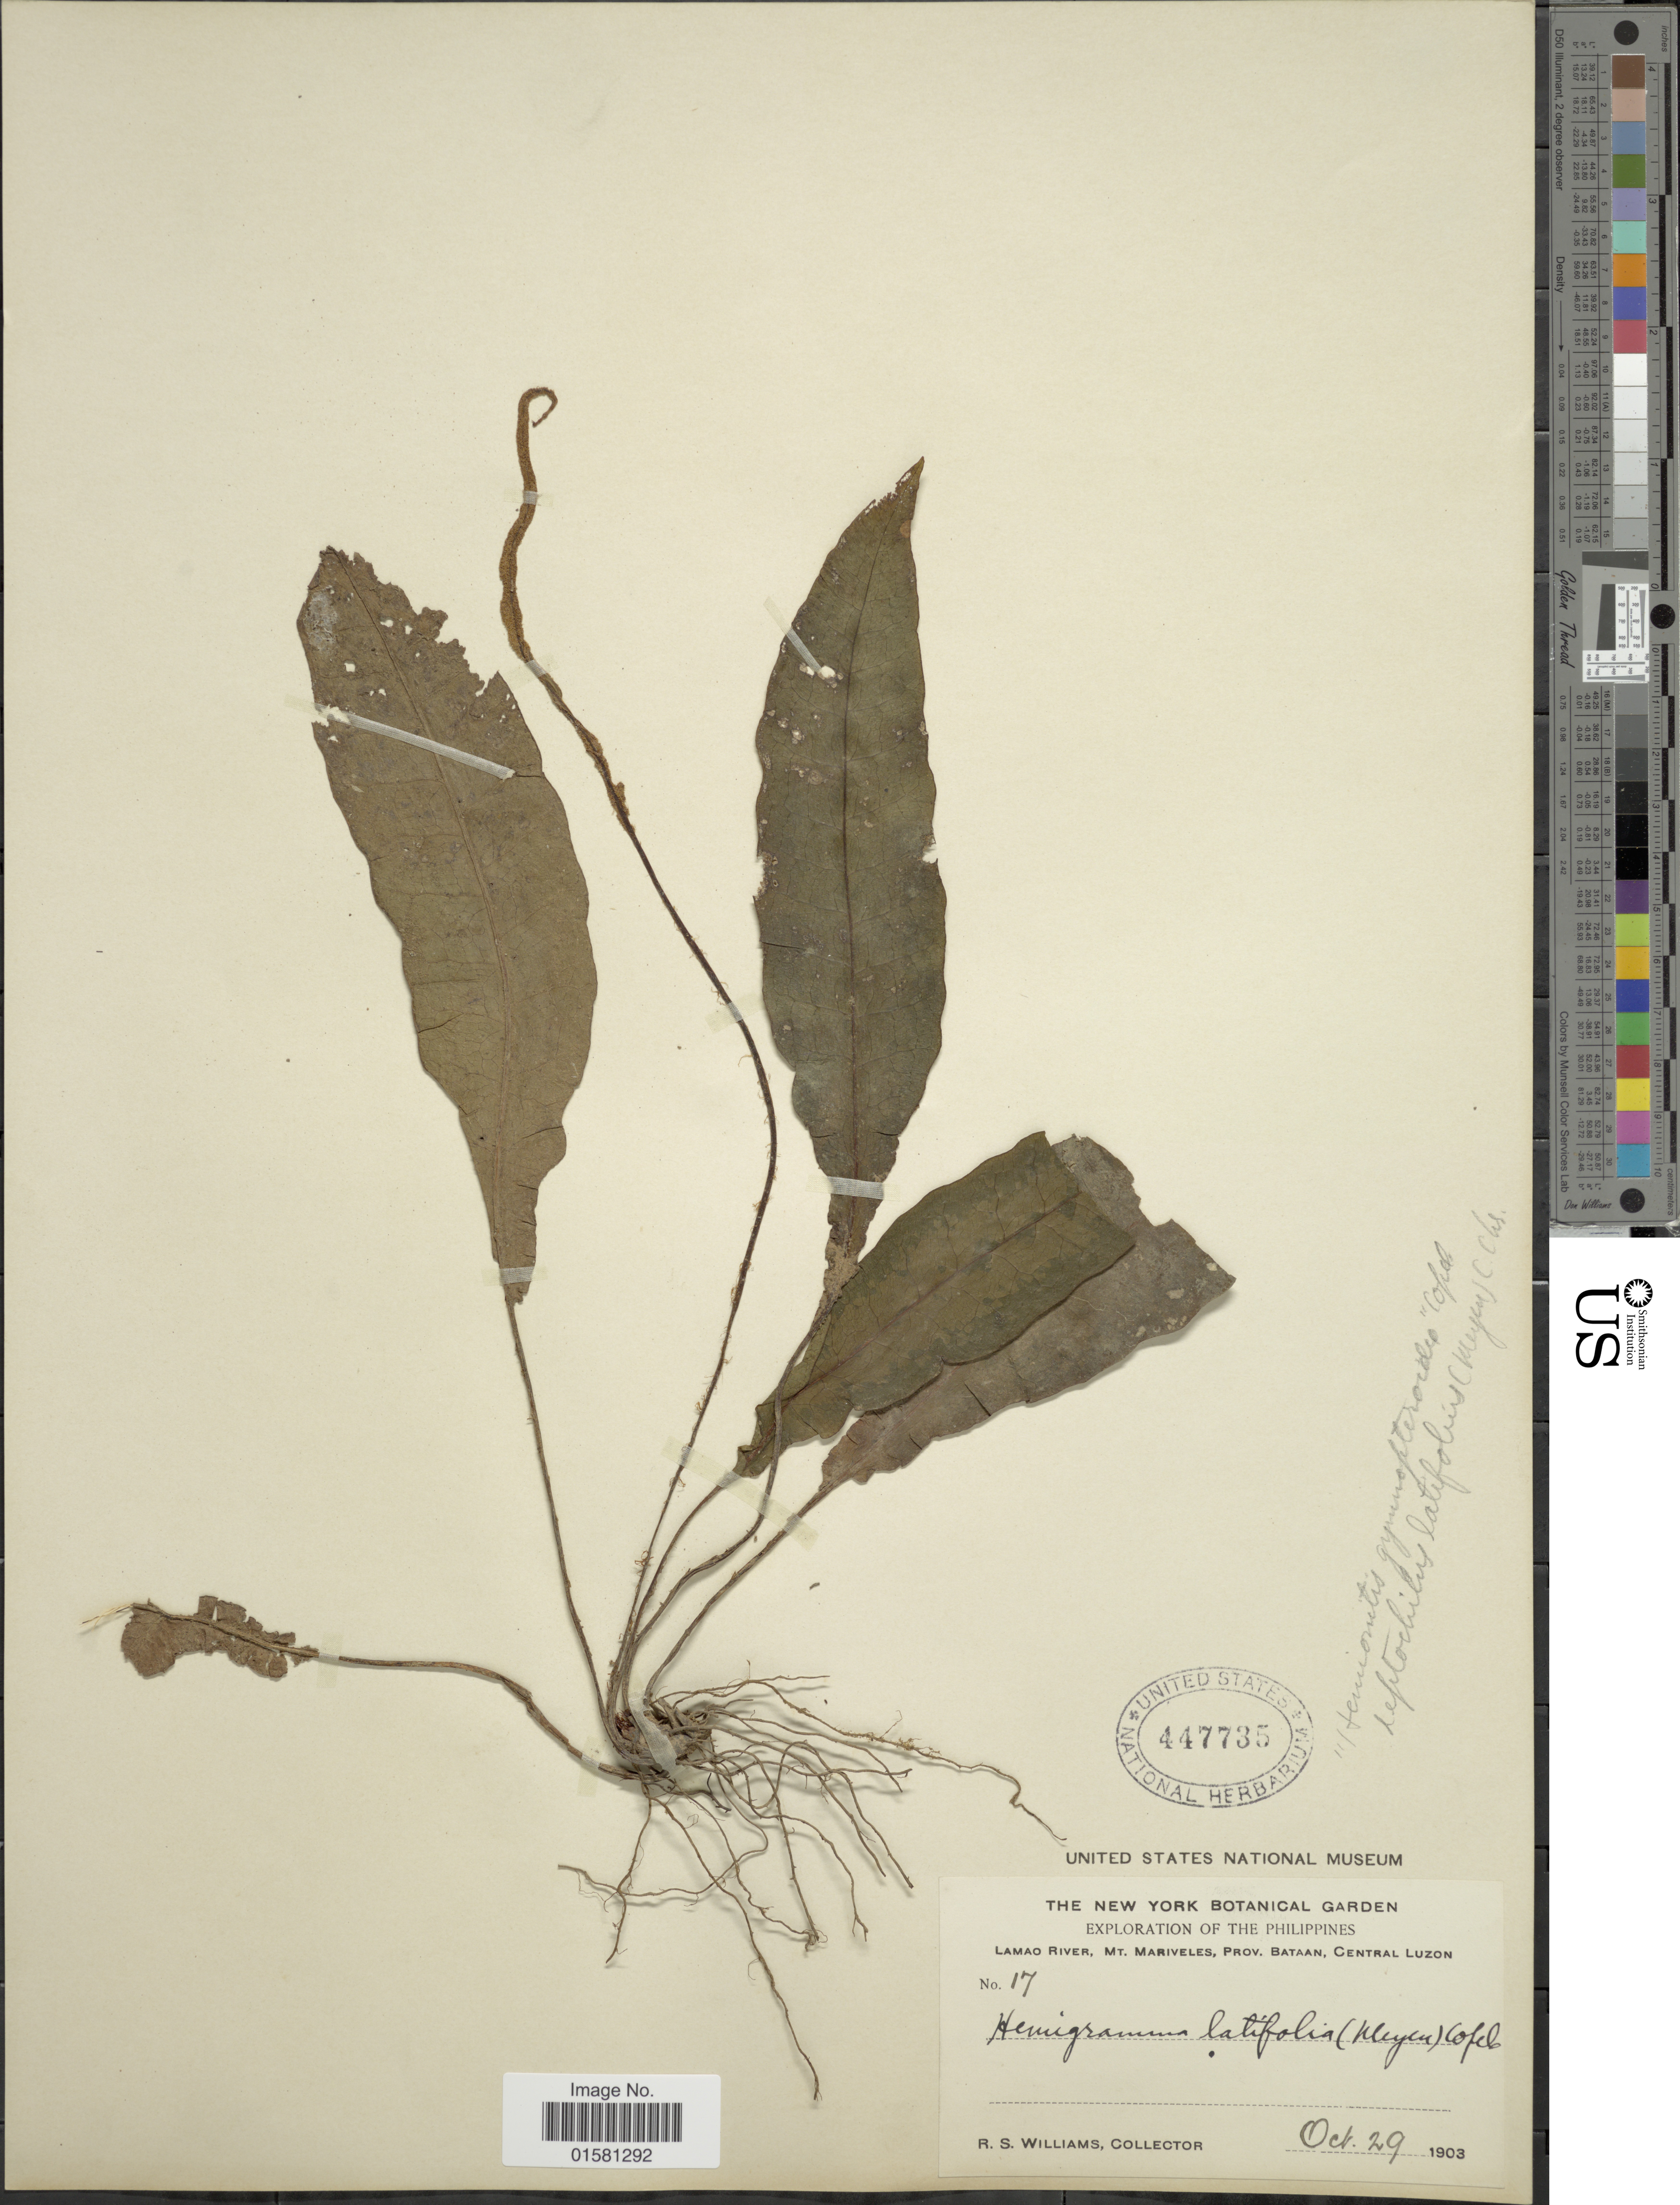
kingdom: Plantae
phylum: Tracheophyta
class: Polypodiopsida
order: Polypodiales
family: Tectariaceae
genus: Tectaria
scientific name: Tectaria taccifolia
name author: (Fée) M.G. Price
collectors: R. S. Williams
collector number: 17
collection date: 1903-10-29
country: Philippines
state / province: Central Luzon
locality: Lamao river, Mt. Marivels, Prov. Bataan, Central Luzon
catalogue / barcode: US 447735